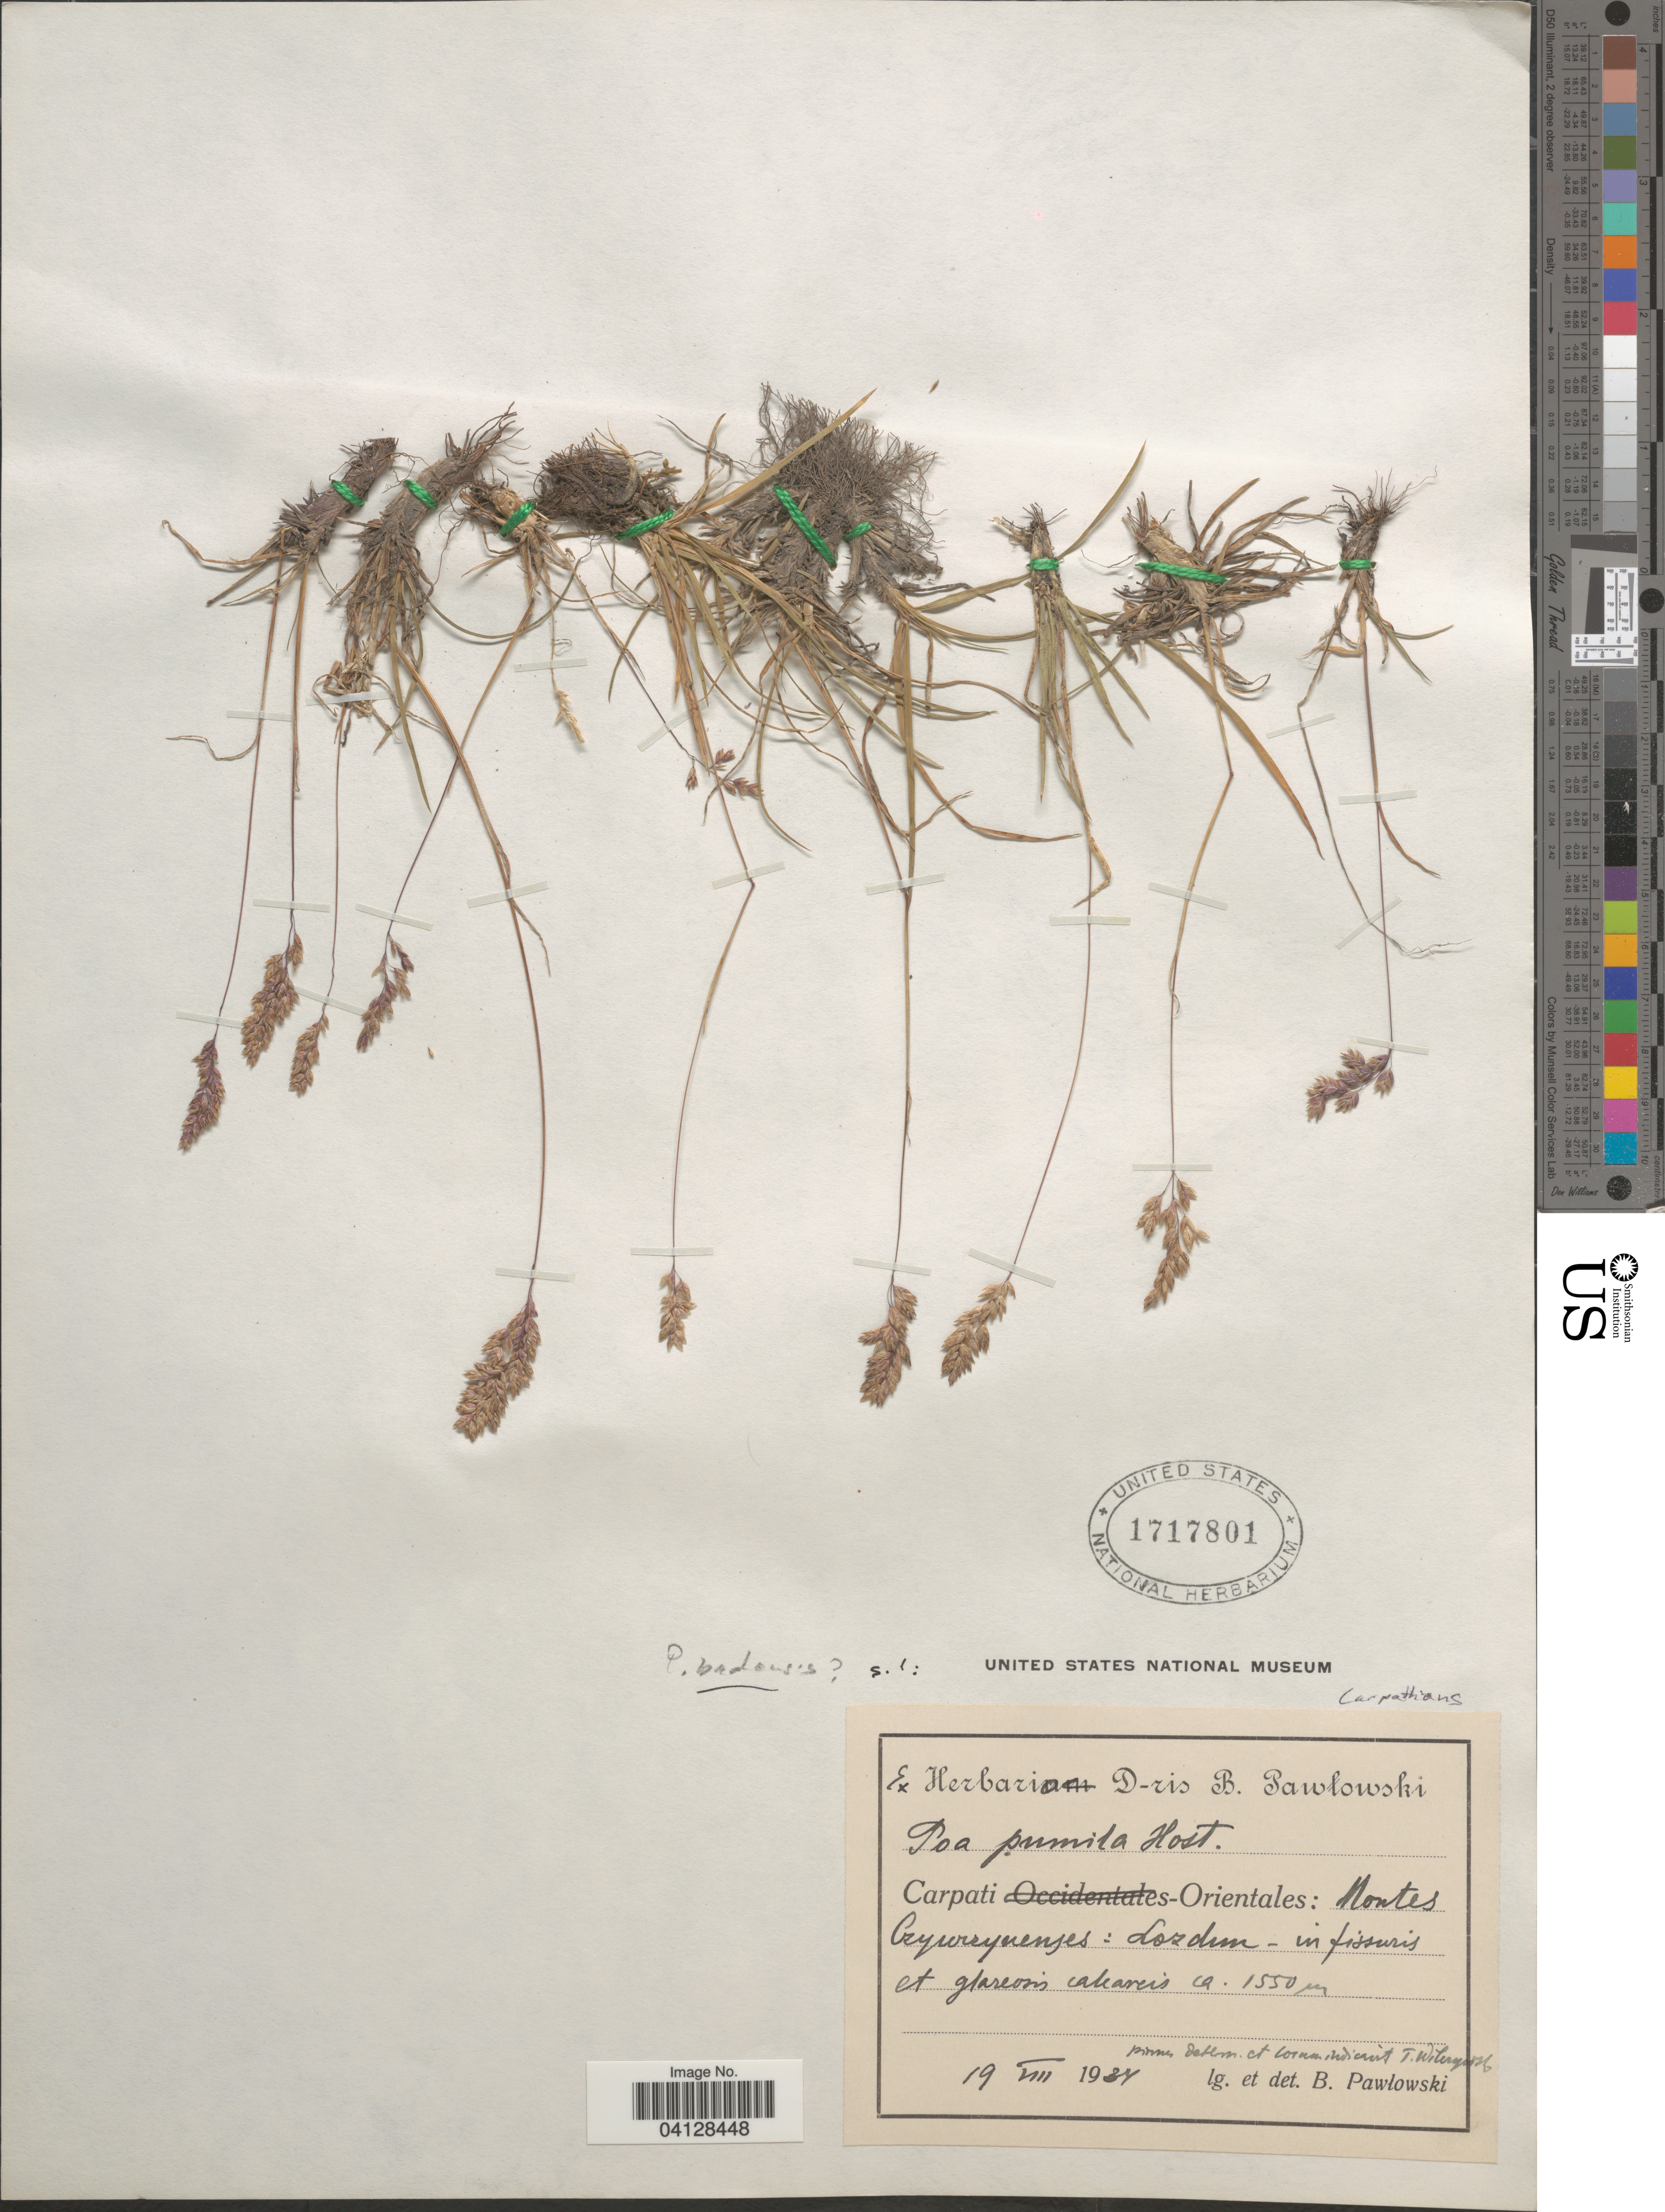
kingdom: Plantae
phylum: Tracheophyta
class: Liliopsida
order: Poales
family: Poaceae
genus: Poa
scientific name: Poa molinerii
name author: Balb.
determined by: Soreng, Robert J., Research Associate (BOT), Smithsonian Institution - National Museum of Natural History (UNITED STATES)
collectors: B. Pawlowski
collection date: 1934-08-19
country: Poland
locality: Carpati-Orientales: Montes Czywezynenses: Lozdun.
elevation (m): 1550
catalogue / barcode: US 1717801